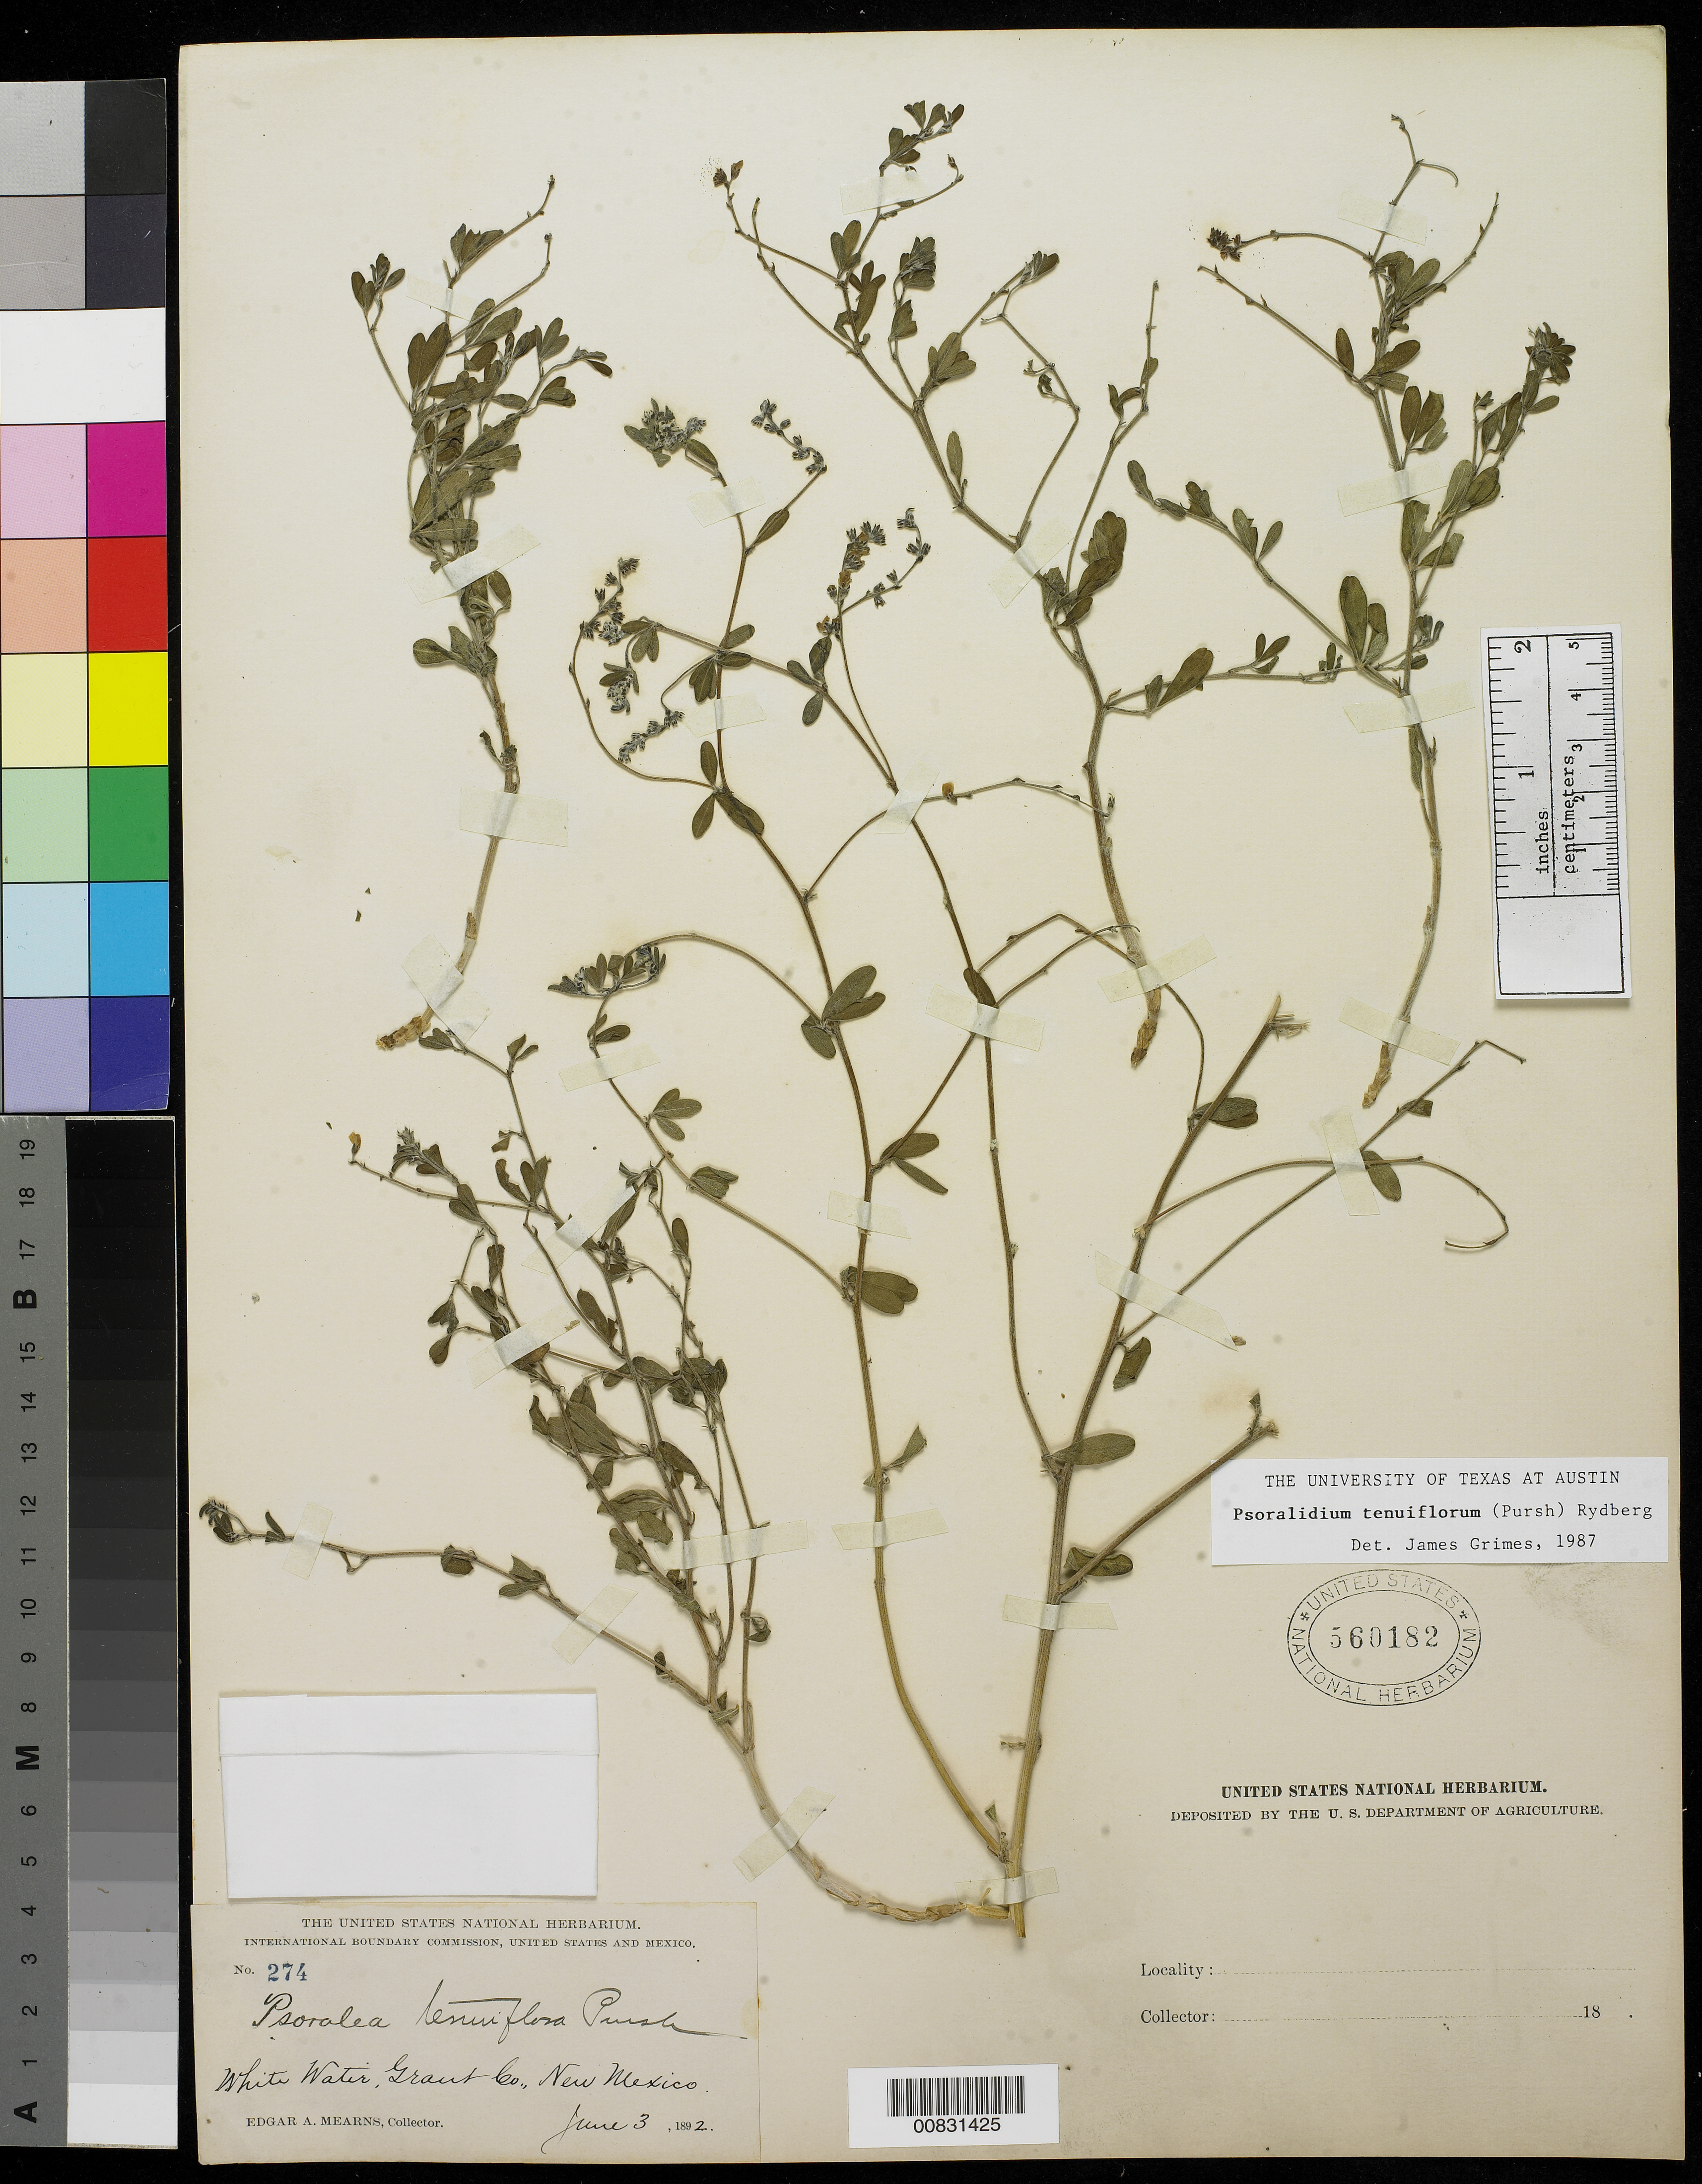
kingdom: Plantae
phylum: Tracheophyta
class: Magnoliopsida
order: Fabales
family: Fabaceae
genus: Psoralidium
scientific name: Psoralidium tenuiflorum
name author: (Pursh) Rydb.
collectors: E. A. Mearns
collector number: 274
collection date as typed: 03 Jun 1892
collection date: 1892-06-03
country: United States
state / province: New Mexico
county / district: Grant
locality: White Water, Grant County, New Mexico.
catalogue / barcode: US 560182